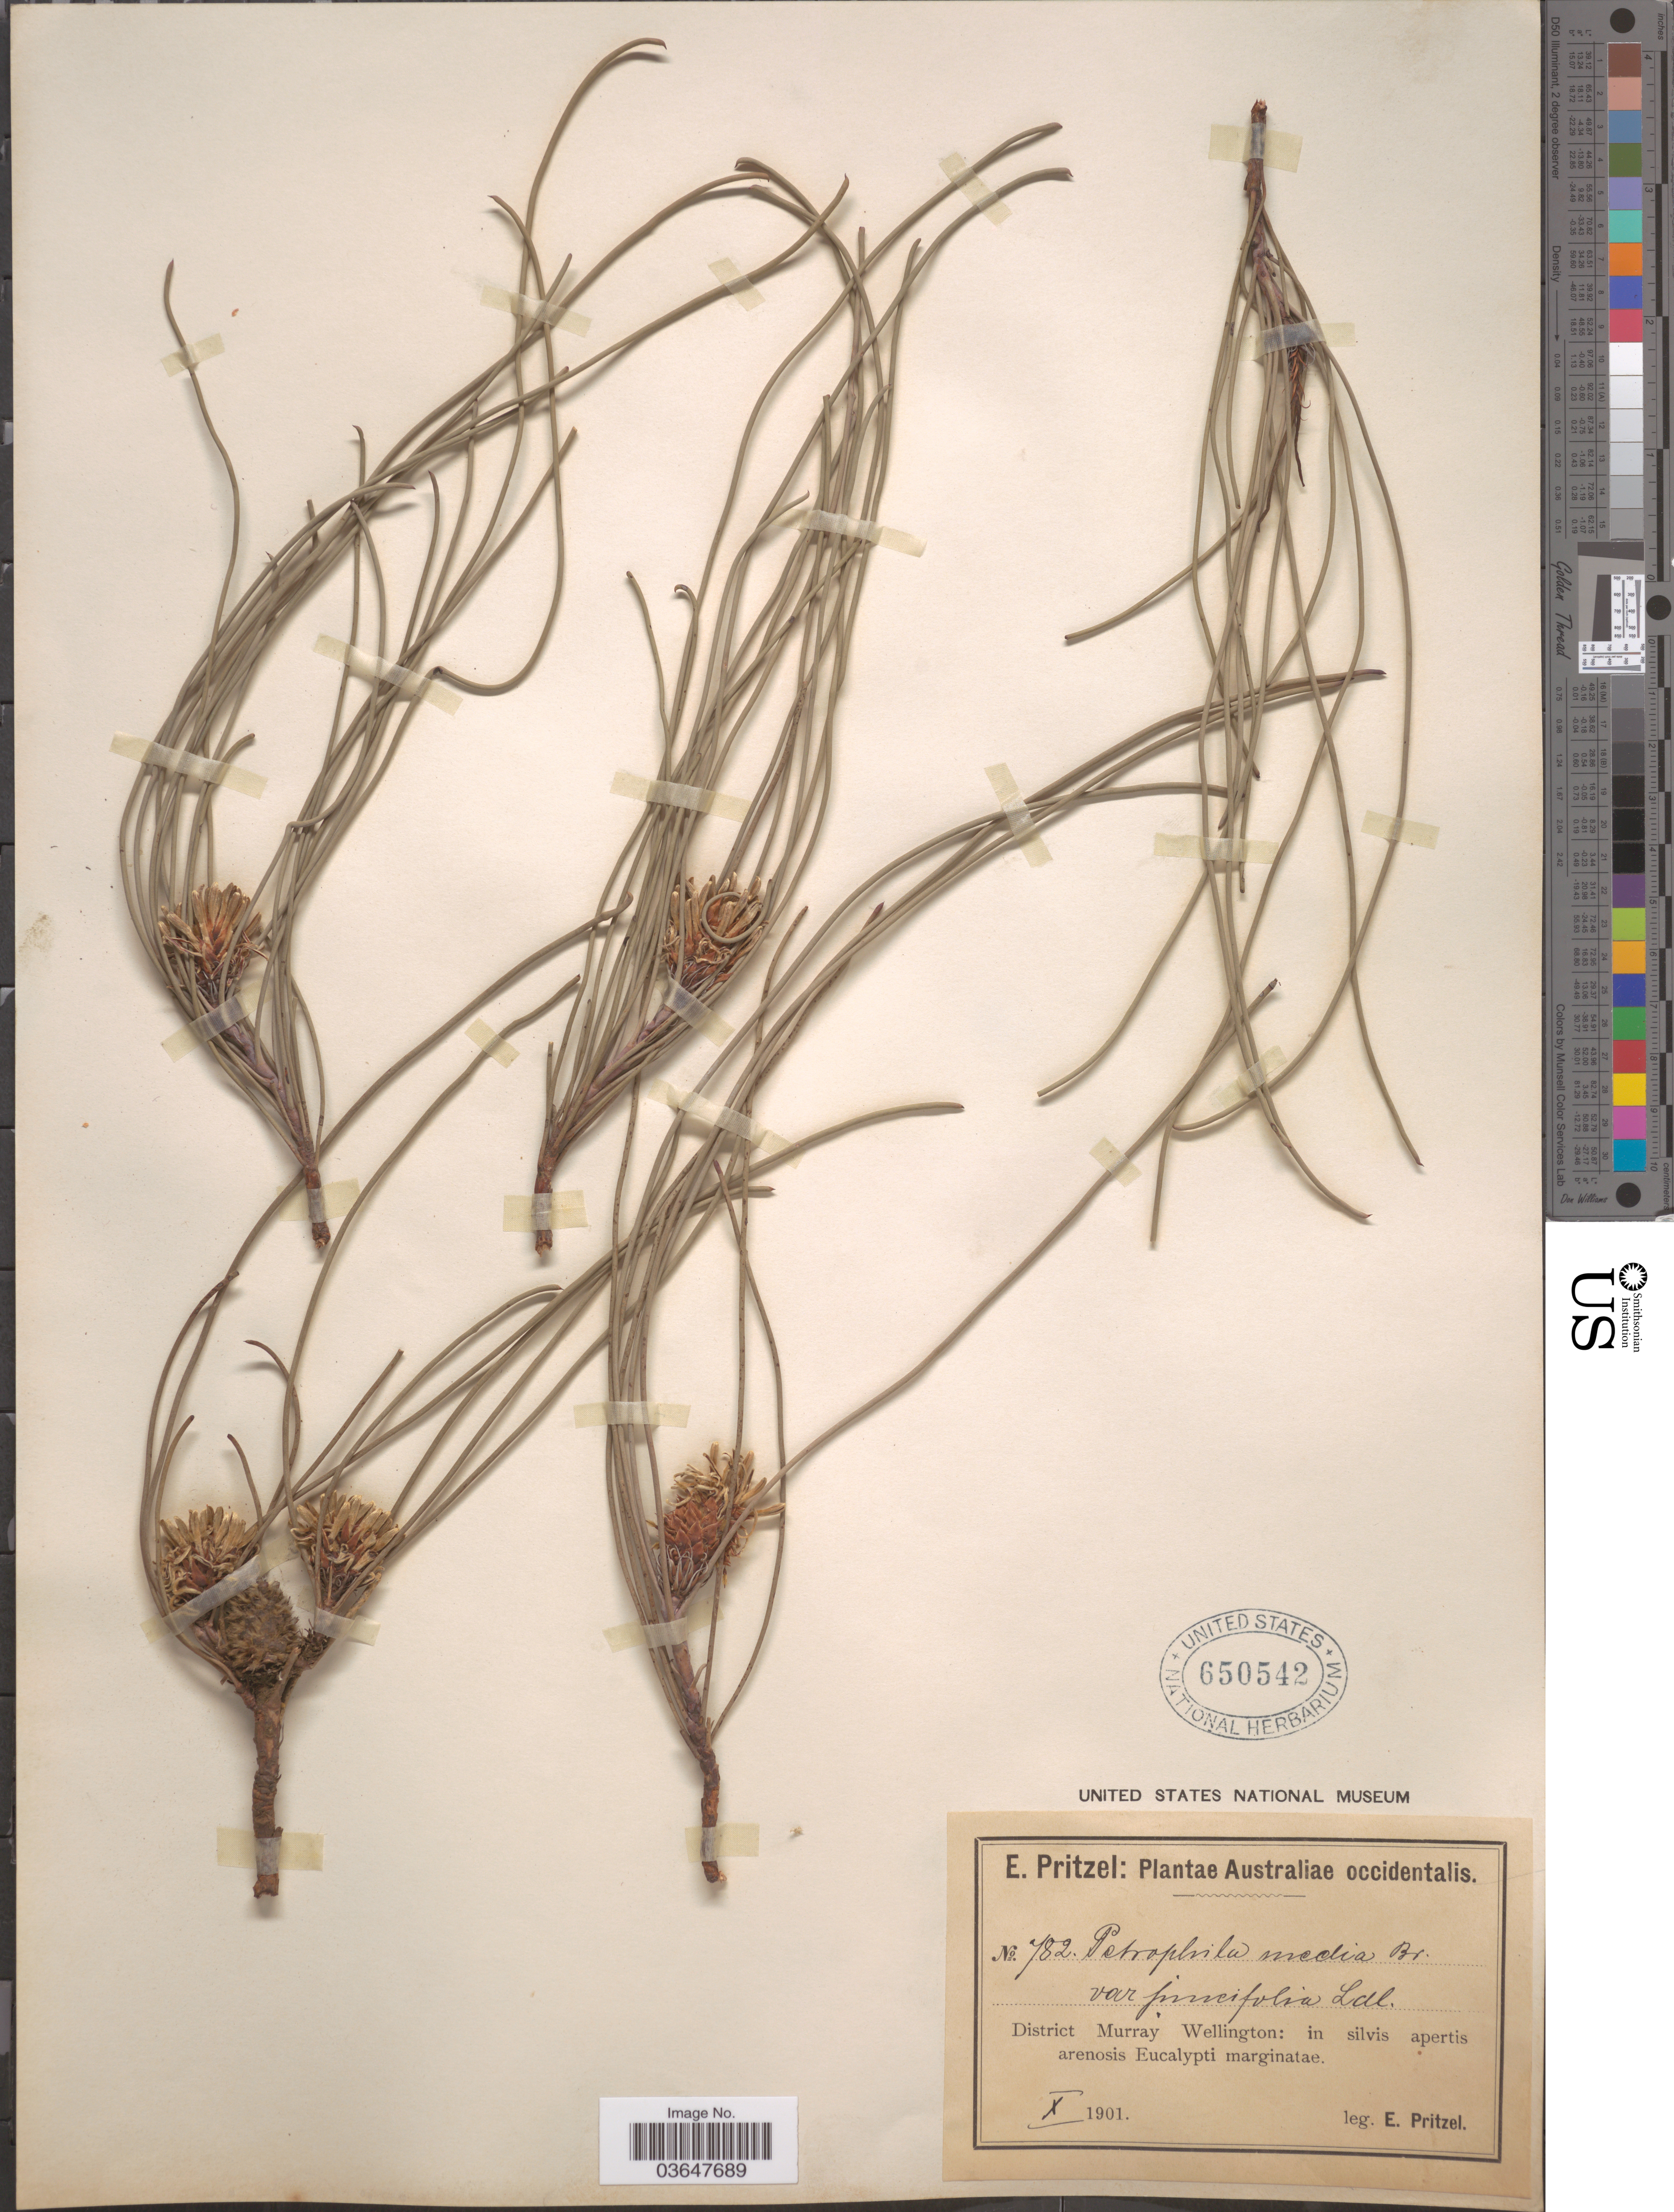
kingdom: Plantae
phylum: Tracheophyta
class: Magnoliopsida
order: Proteales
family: Proteaceae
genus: Petrophile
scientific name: Petrophile media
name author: R. Br.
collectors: E. G. Pritzel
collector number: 782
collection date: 1901-10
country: Australia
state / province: Western Australia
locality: Australiae occidentalis. District Murray Wellington: in silvis apertis arenosis Eucalypti marginatae.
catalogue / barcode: US 650542